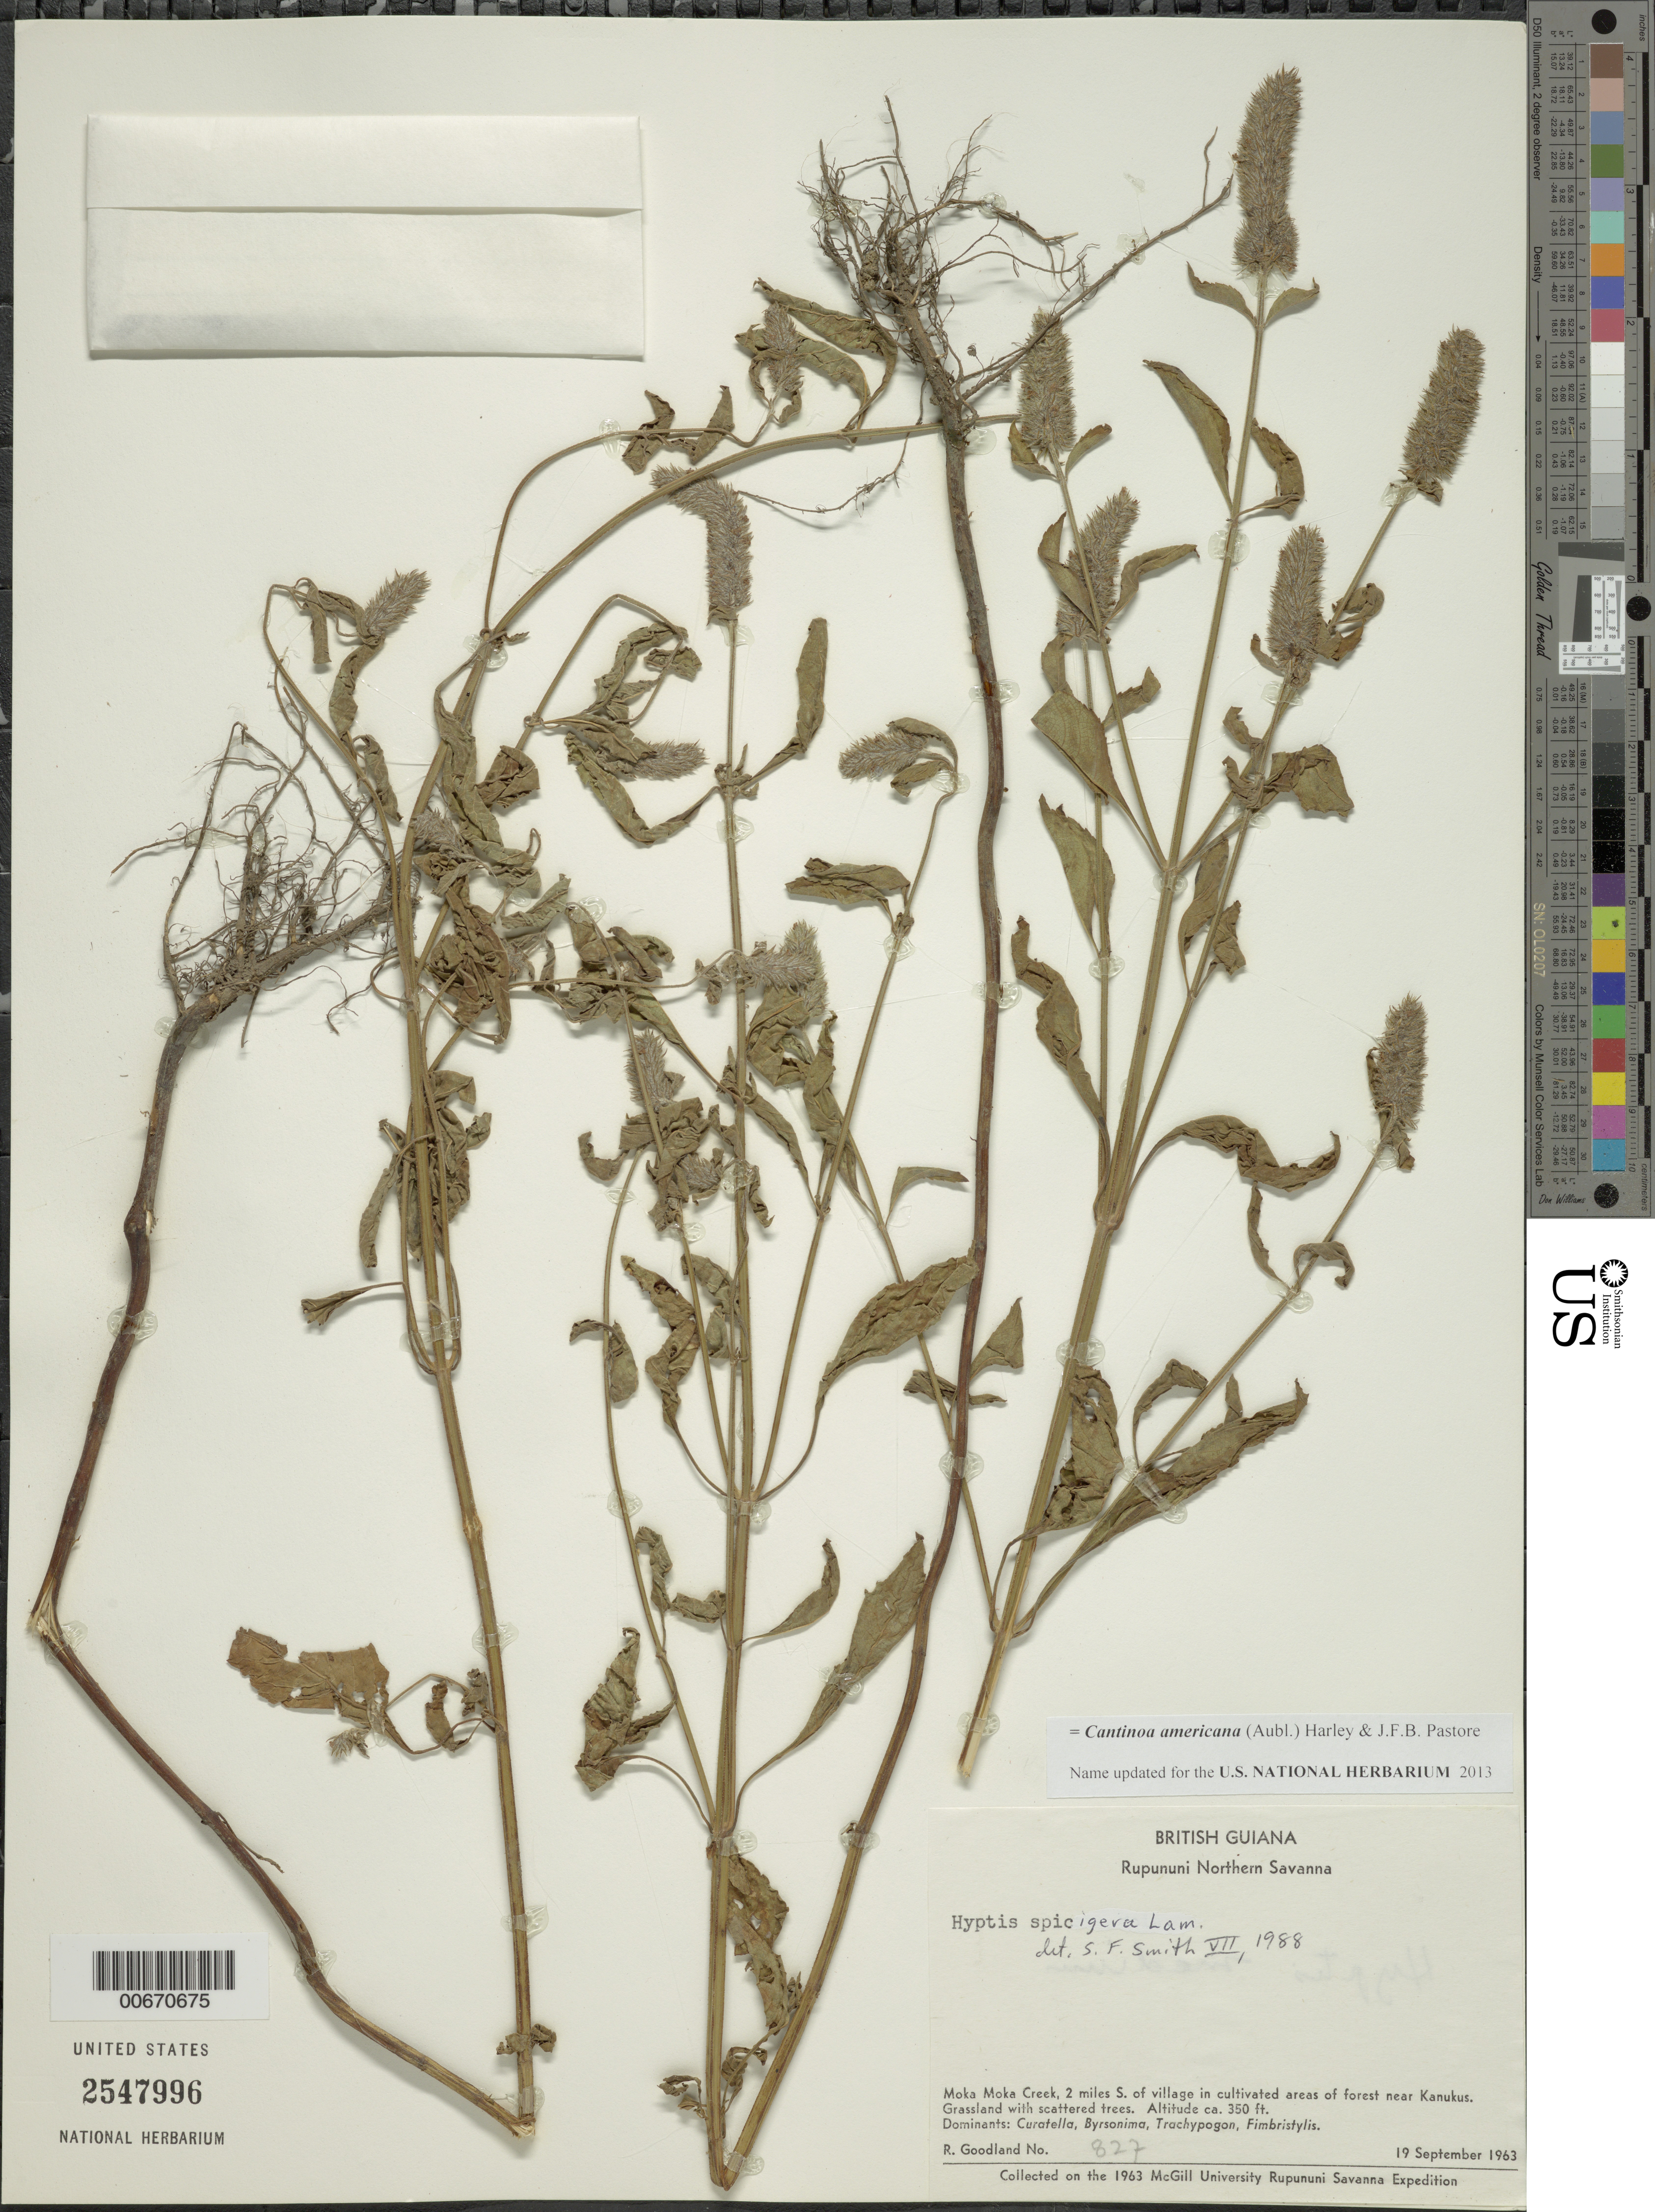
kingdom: Plantae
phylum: Tracheophyta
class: Magnoliopsida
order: Lamiales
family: Lamiaceae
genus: Hyptis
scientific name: Hyptis spicigera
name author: Lam.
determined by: Smith, Stephen F., (US), NMNH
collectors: R. Goodland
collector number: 827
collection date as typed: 19-Sep-63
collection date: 1963-09-19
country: Guyana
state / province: U. Takutu-U. Essequibo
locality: Rupununi Northern Savanna, Moka Moka Creek, 2 mi. S of village, near Kanukus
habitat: Grassland with scattered trees. Dominants: Curatella, Byrsonima, Trachypogon, Fimbristylis; in cultivated areas of forest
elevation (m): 107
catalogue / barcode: US 2547996